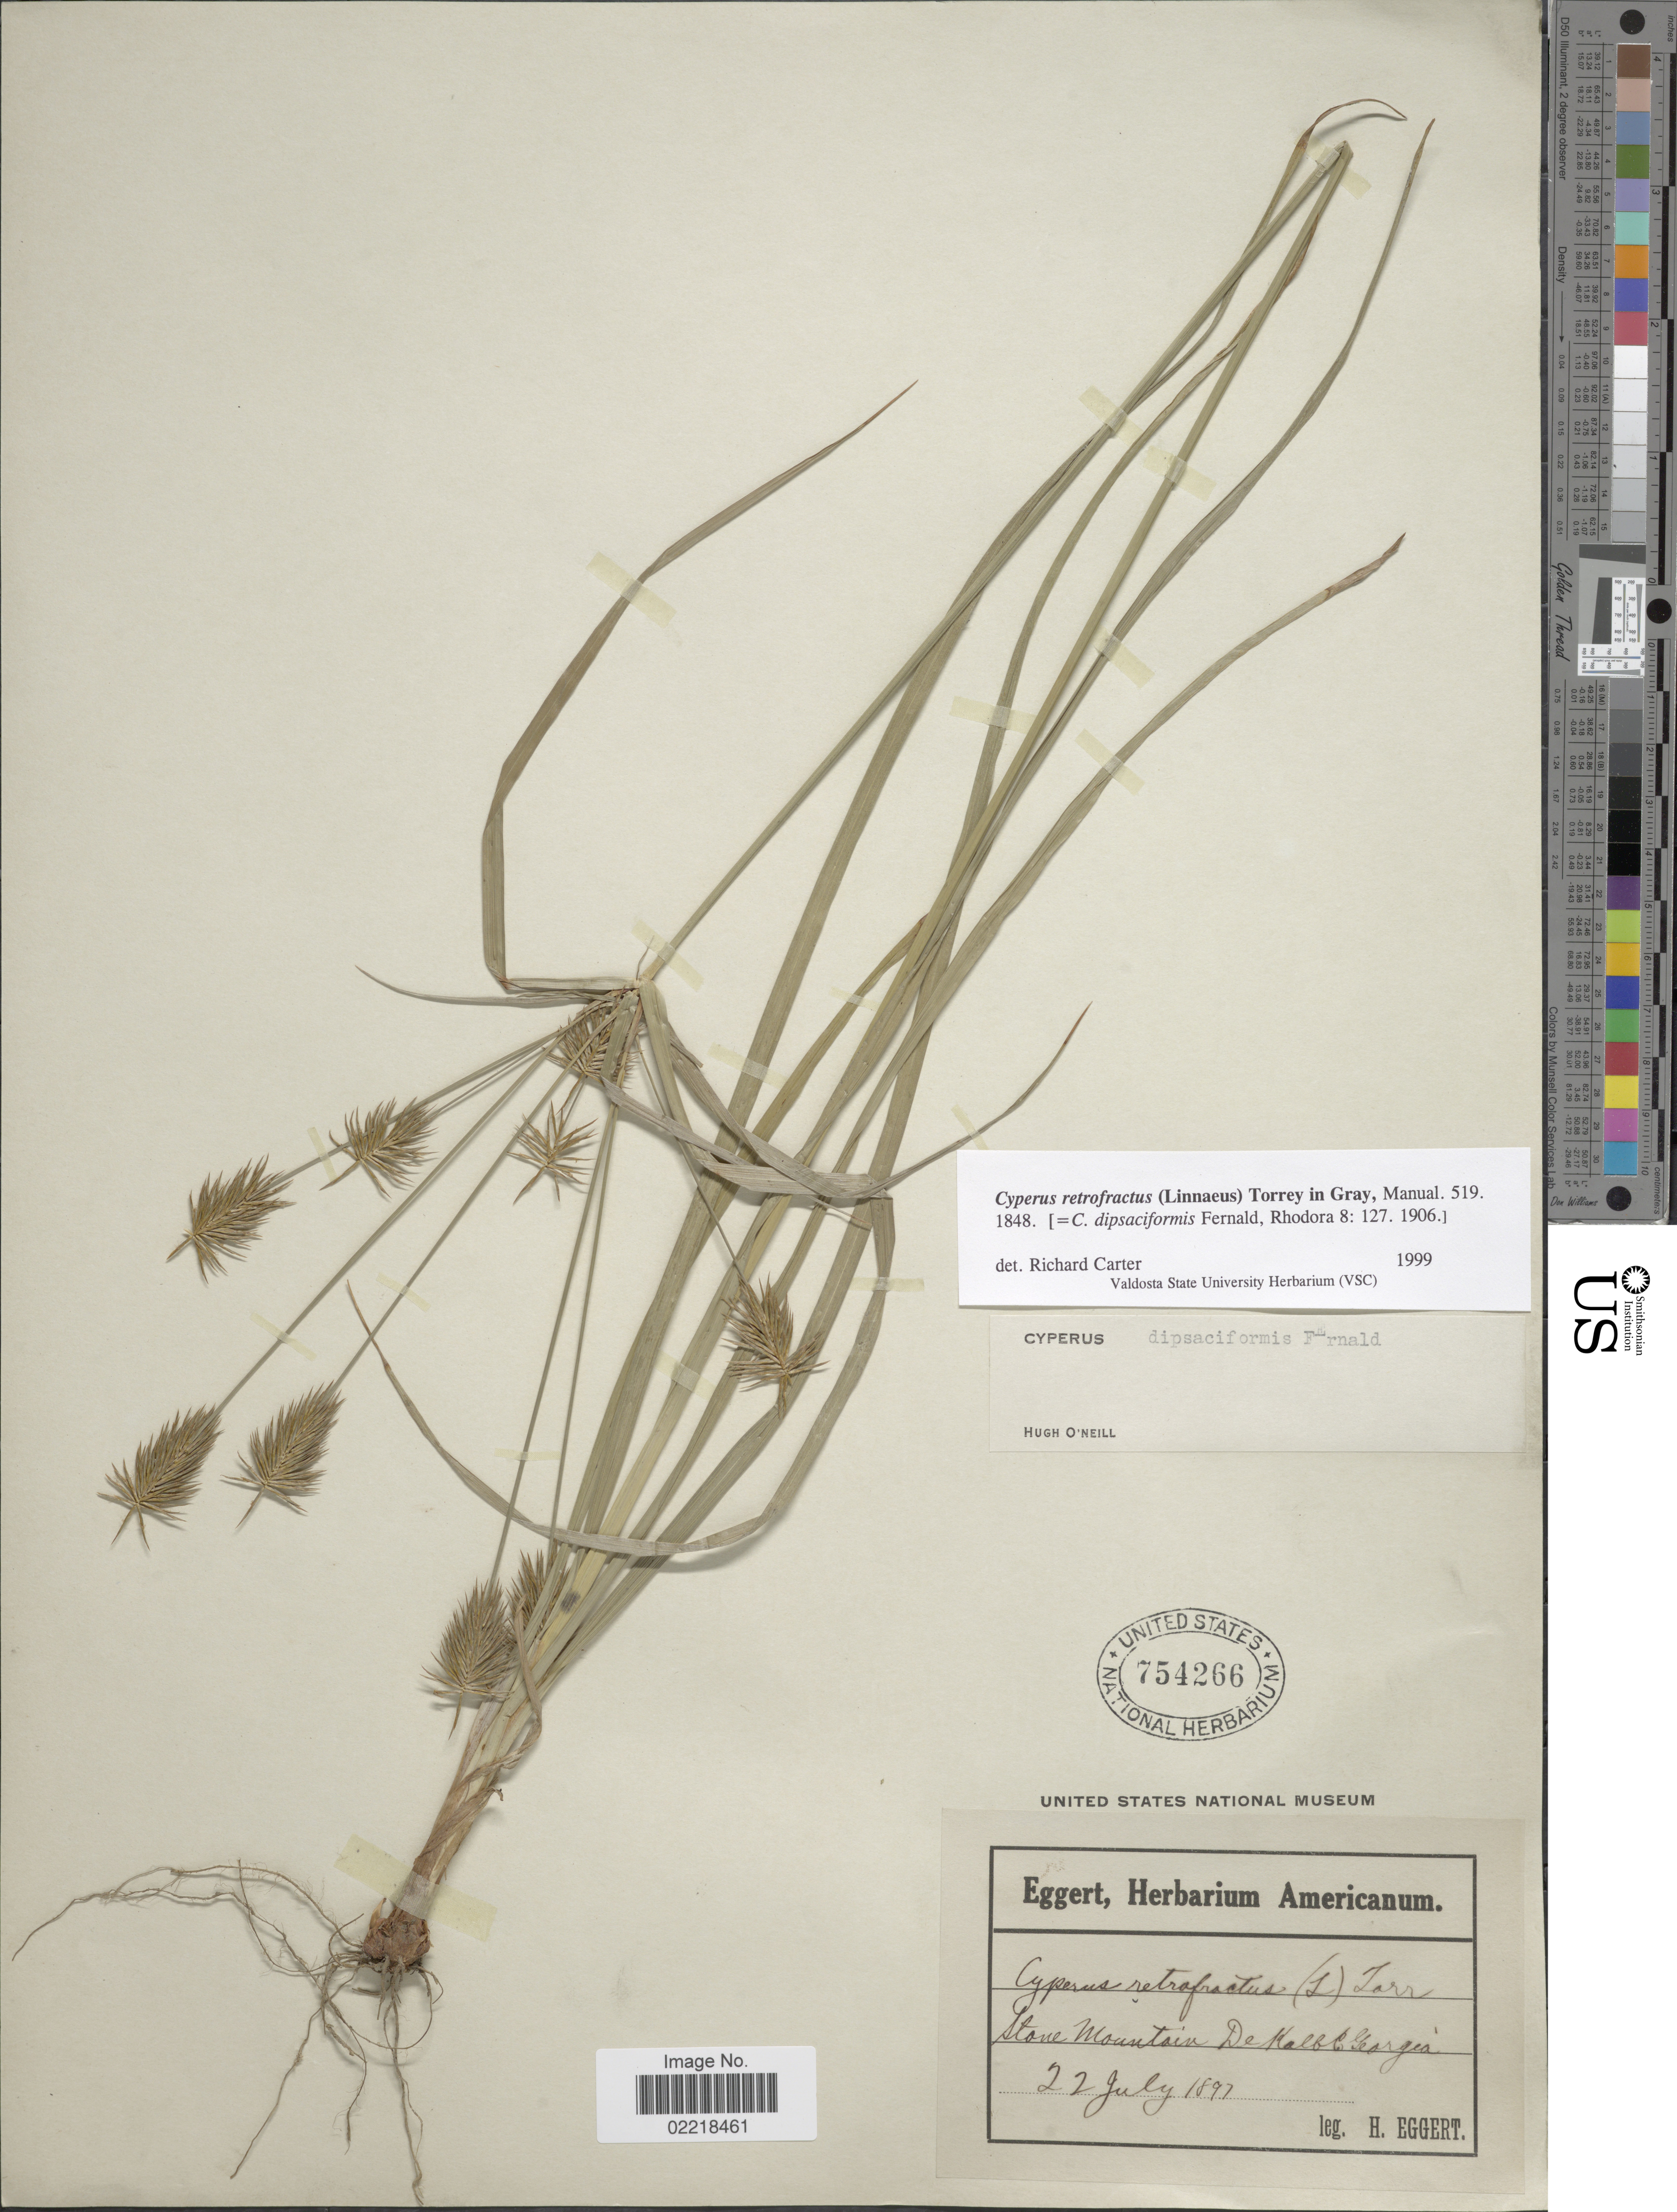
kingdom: Plantae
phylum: Tracheophyta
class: Liliopsida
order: Poales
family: Cyperaceae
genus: Cyperus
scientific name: Cyperus retrofractus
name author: (L.) Torr.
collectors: H. Eggert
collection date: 1897-07-22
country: United States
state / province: Georgia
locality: Stone Mountain, De Kalb C.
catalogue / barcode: US 754266